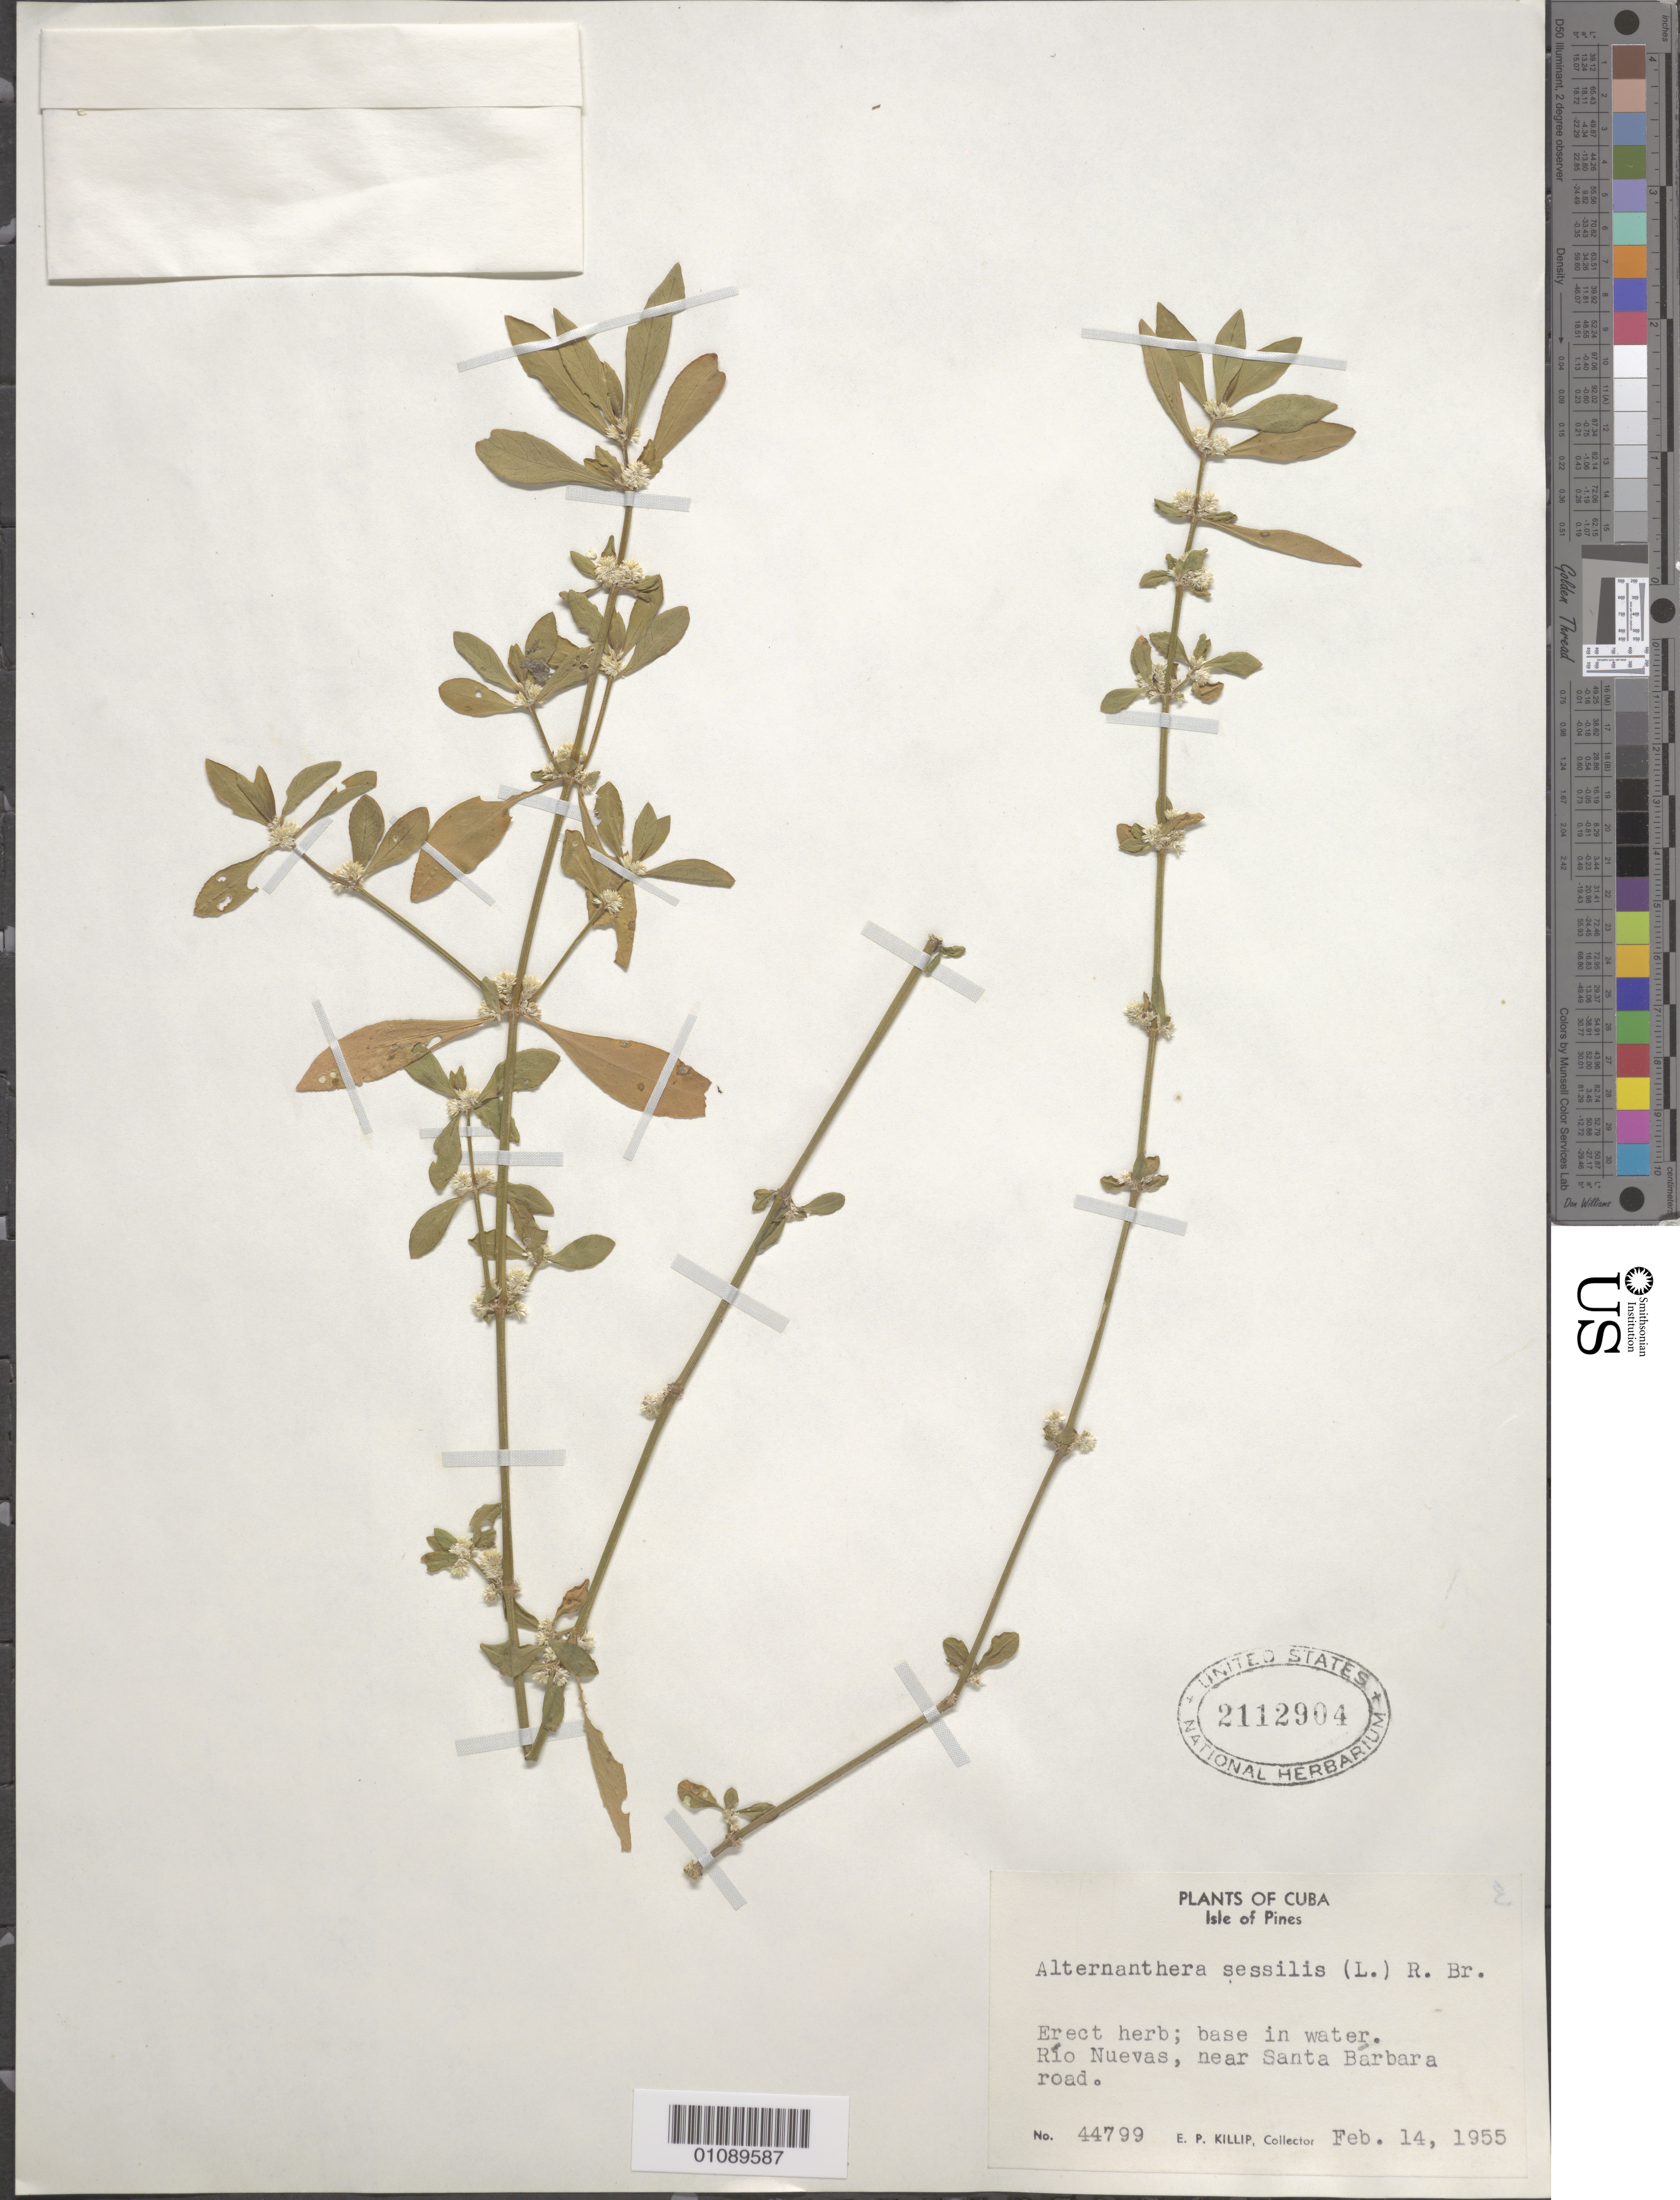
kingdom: Plantae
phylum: Tracheophyta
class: Magnoliopsida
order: Caryophyllales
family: Amaranthaceae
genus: Alternanthera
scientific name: Alternanthera sessilis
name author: (L.) DC.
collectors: E. P. Killip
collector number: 44799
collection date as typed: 14 Feb 1955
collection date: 1955-02-14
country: Cuba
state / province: Isla de La Juventud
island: Isla de la Juventud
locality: Rio Nuevas, near Santa Barbara road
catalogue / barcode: US 2112904